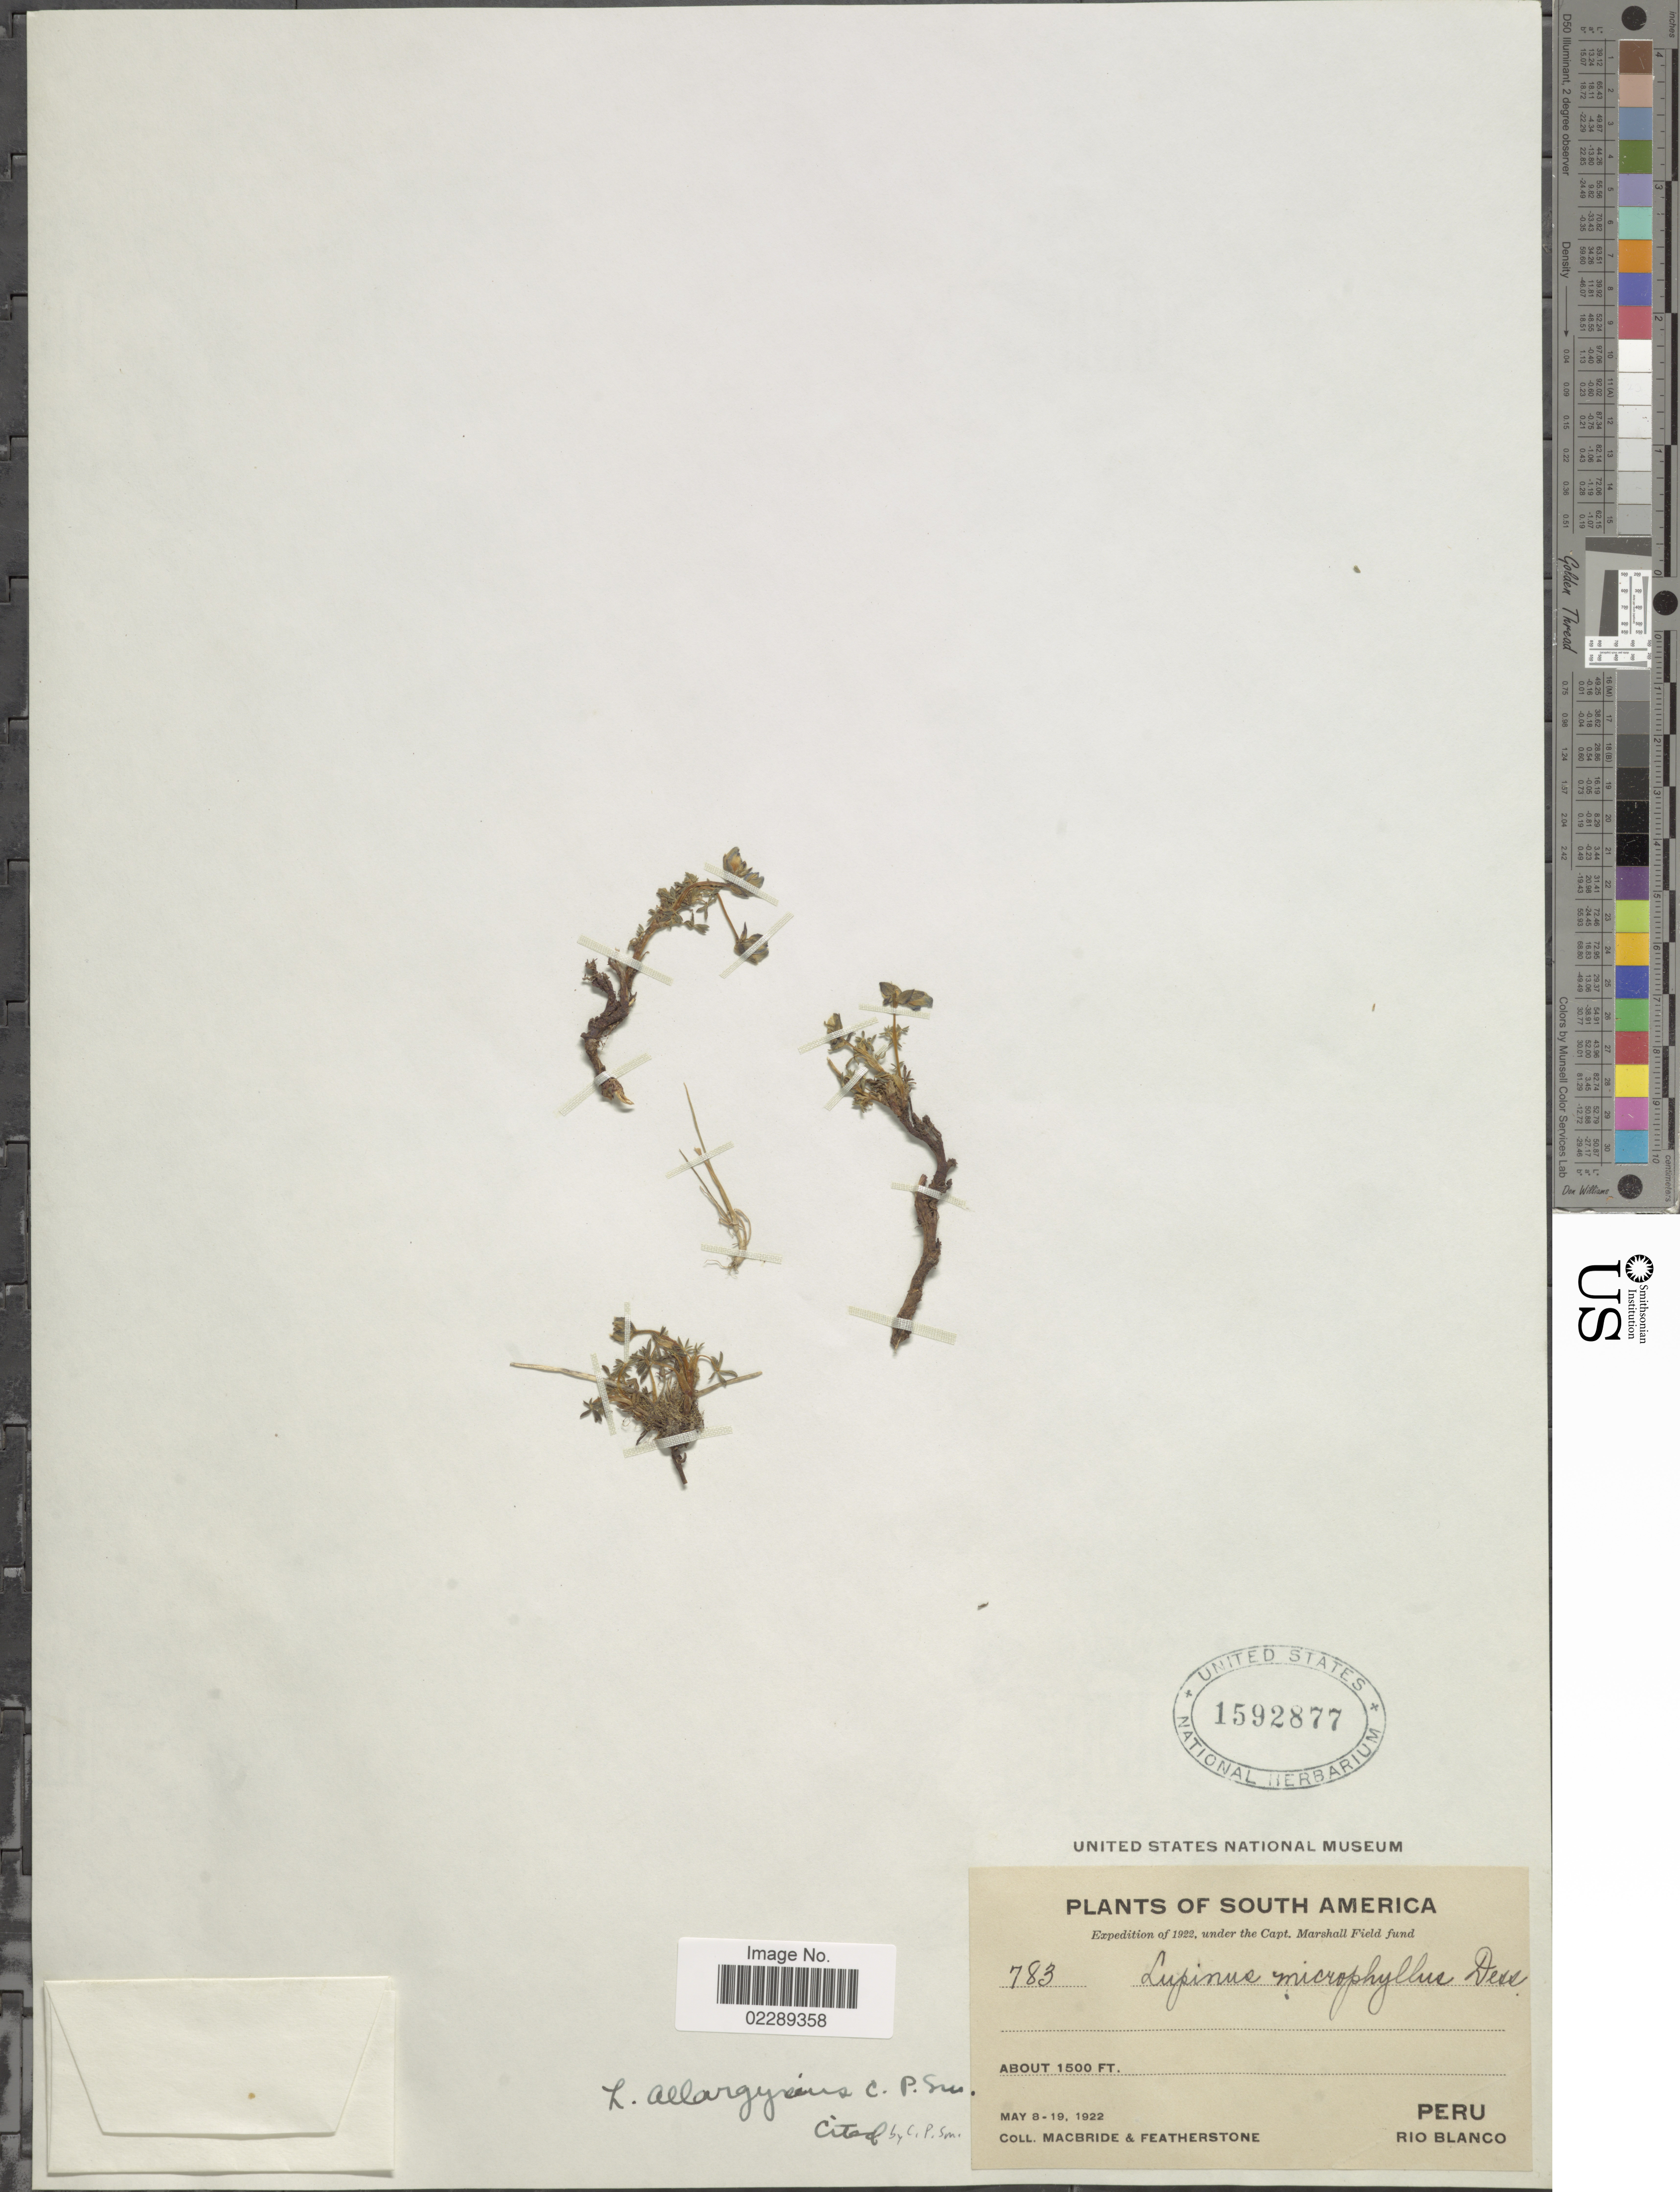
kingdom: Plantae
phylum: Tracheophyta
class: Magnoliopsida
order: Fabales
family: Fabaceae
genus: Lupinus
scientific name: Lupinus allargyreius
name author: C.P. Sm.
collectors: Macbride, -- & -. Featherstone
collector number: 783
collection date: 1922-05-08/1922-05-19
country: Peru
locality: Rio Blanco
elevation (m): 457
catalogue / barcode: US 1592877